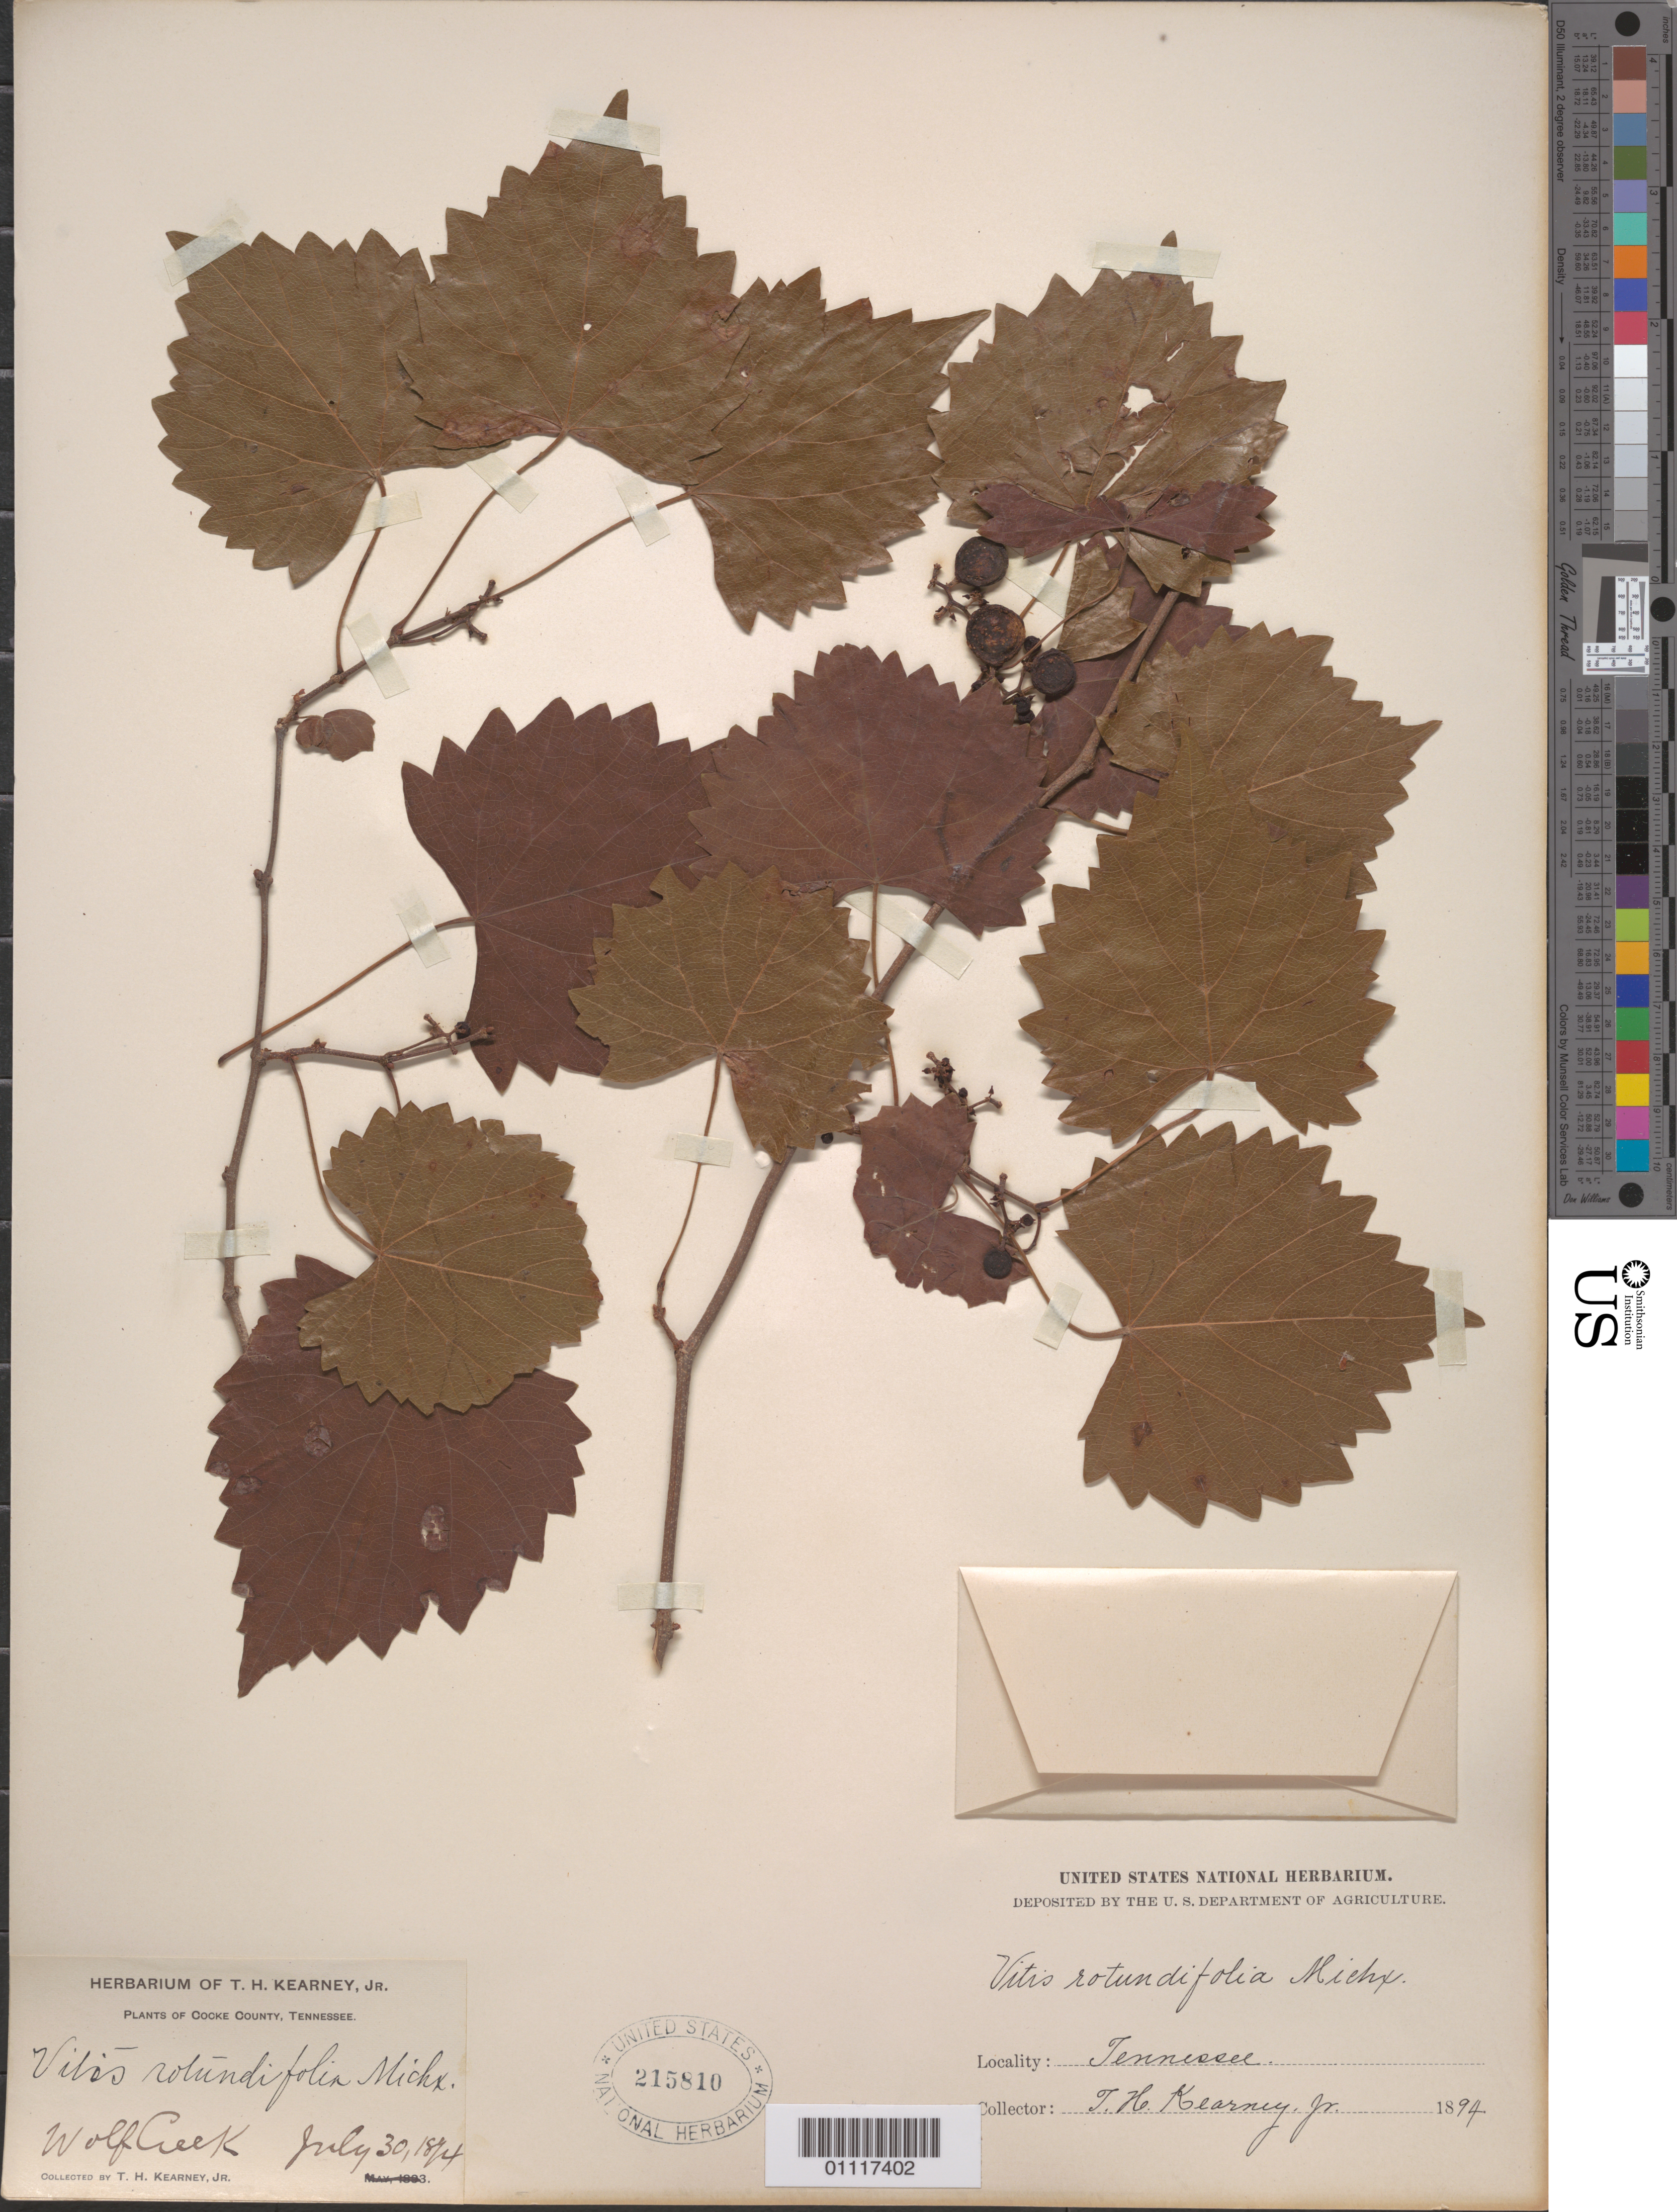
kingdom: Plantae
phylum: Tracheophyta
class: Magnoliopsida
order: Vitales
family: Vitaceae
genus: Vitis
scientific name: Vitis rotundifolia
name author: Michx.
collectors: T. H. Kearney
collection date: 1894-07-30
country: United States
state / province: Tennessee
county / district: Cocke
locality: Wolf Creek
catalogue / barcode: US 215810